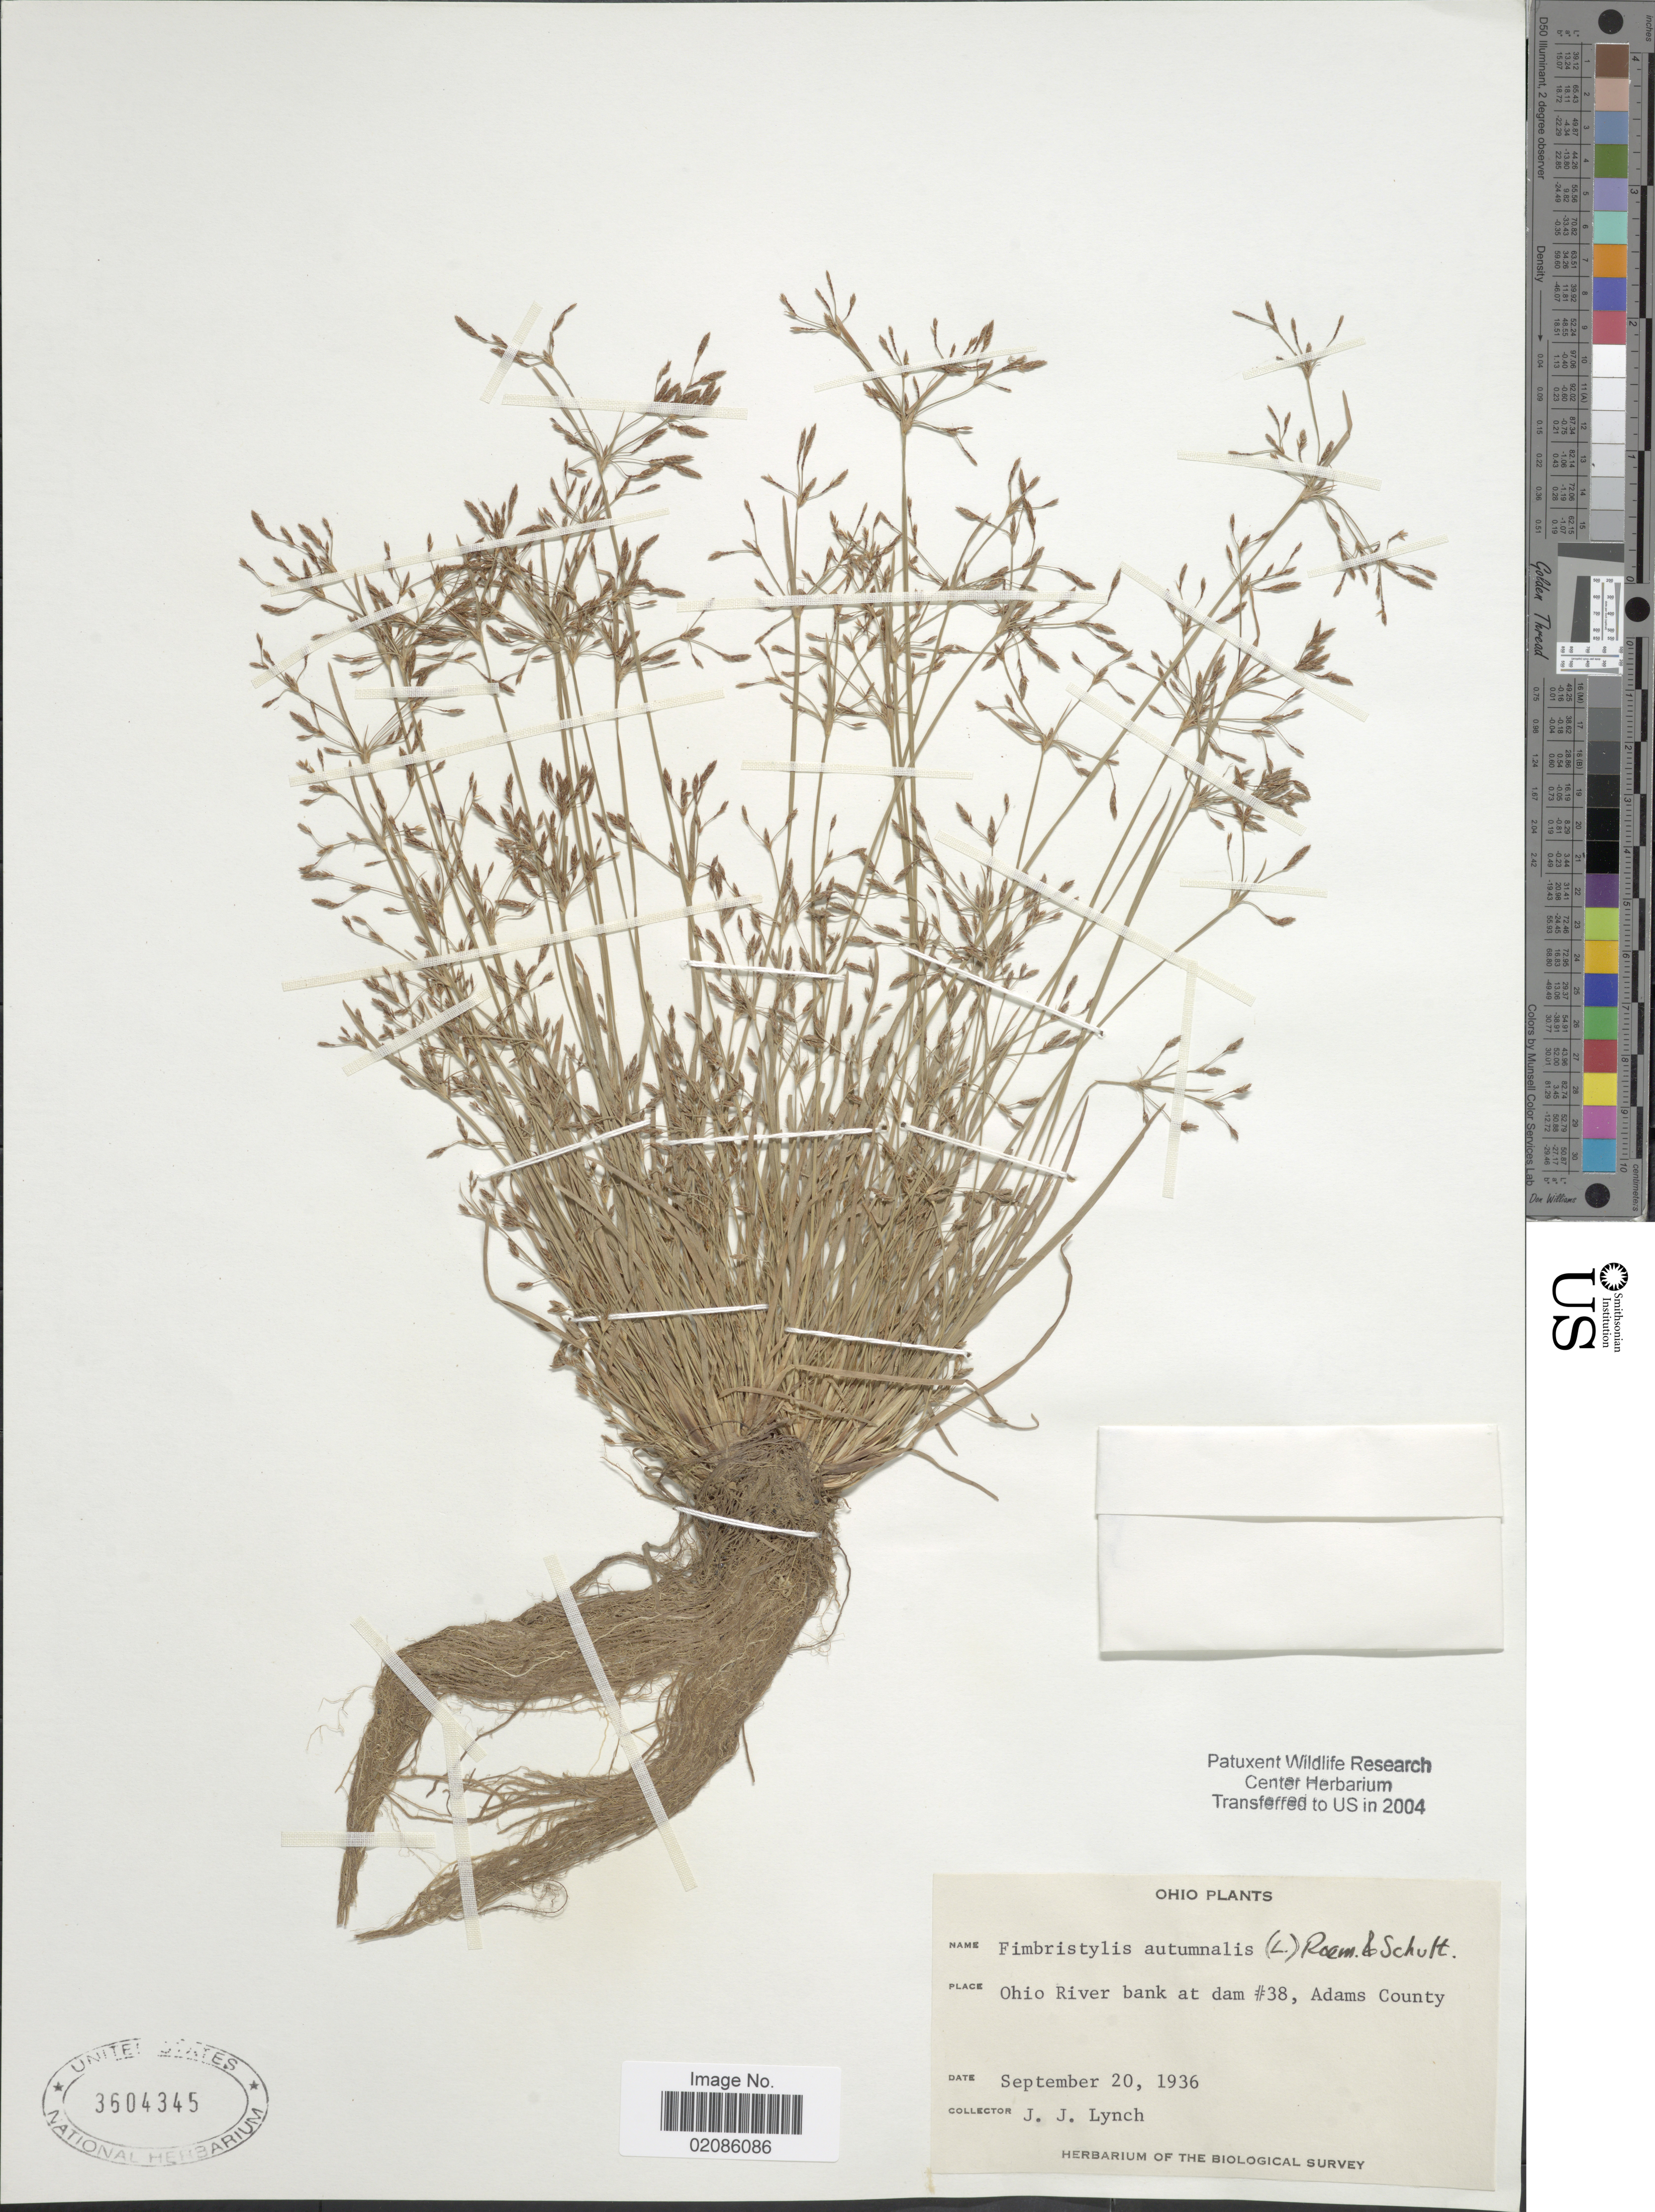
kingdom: Plantae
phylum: Tracheophyta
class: Liliopsida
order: Poales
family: Cyperaceae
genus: Fimbristylis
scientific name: Fimbristylis autumnalis (L.) Roem. & Schult.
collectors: J. Lynch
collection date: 1936-09-20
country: United States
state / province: Ohio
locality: Ohio River bank at dam #38, Adams County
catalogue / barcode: US 3604345